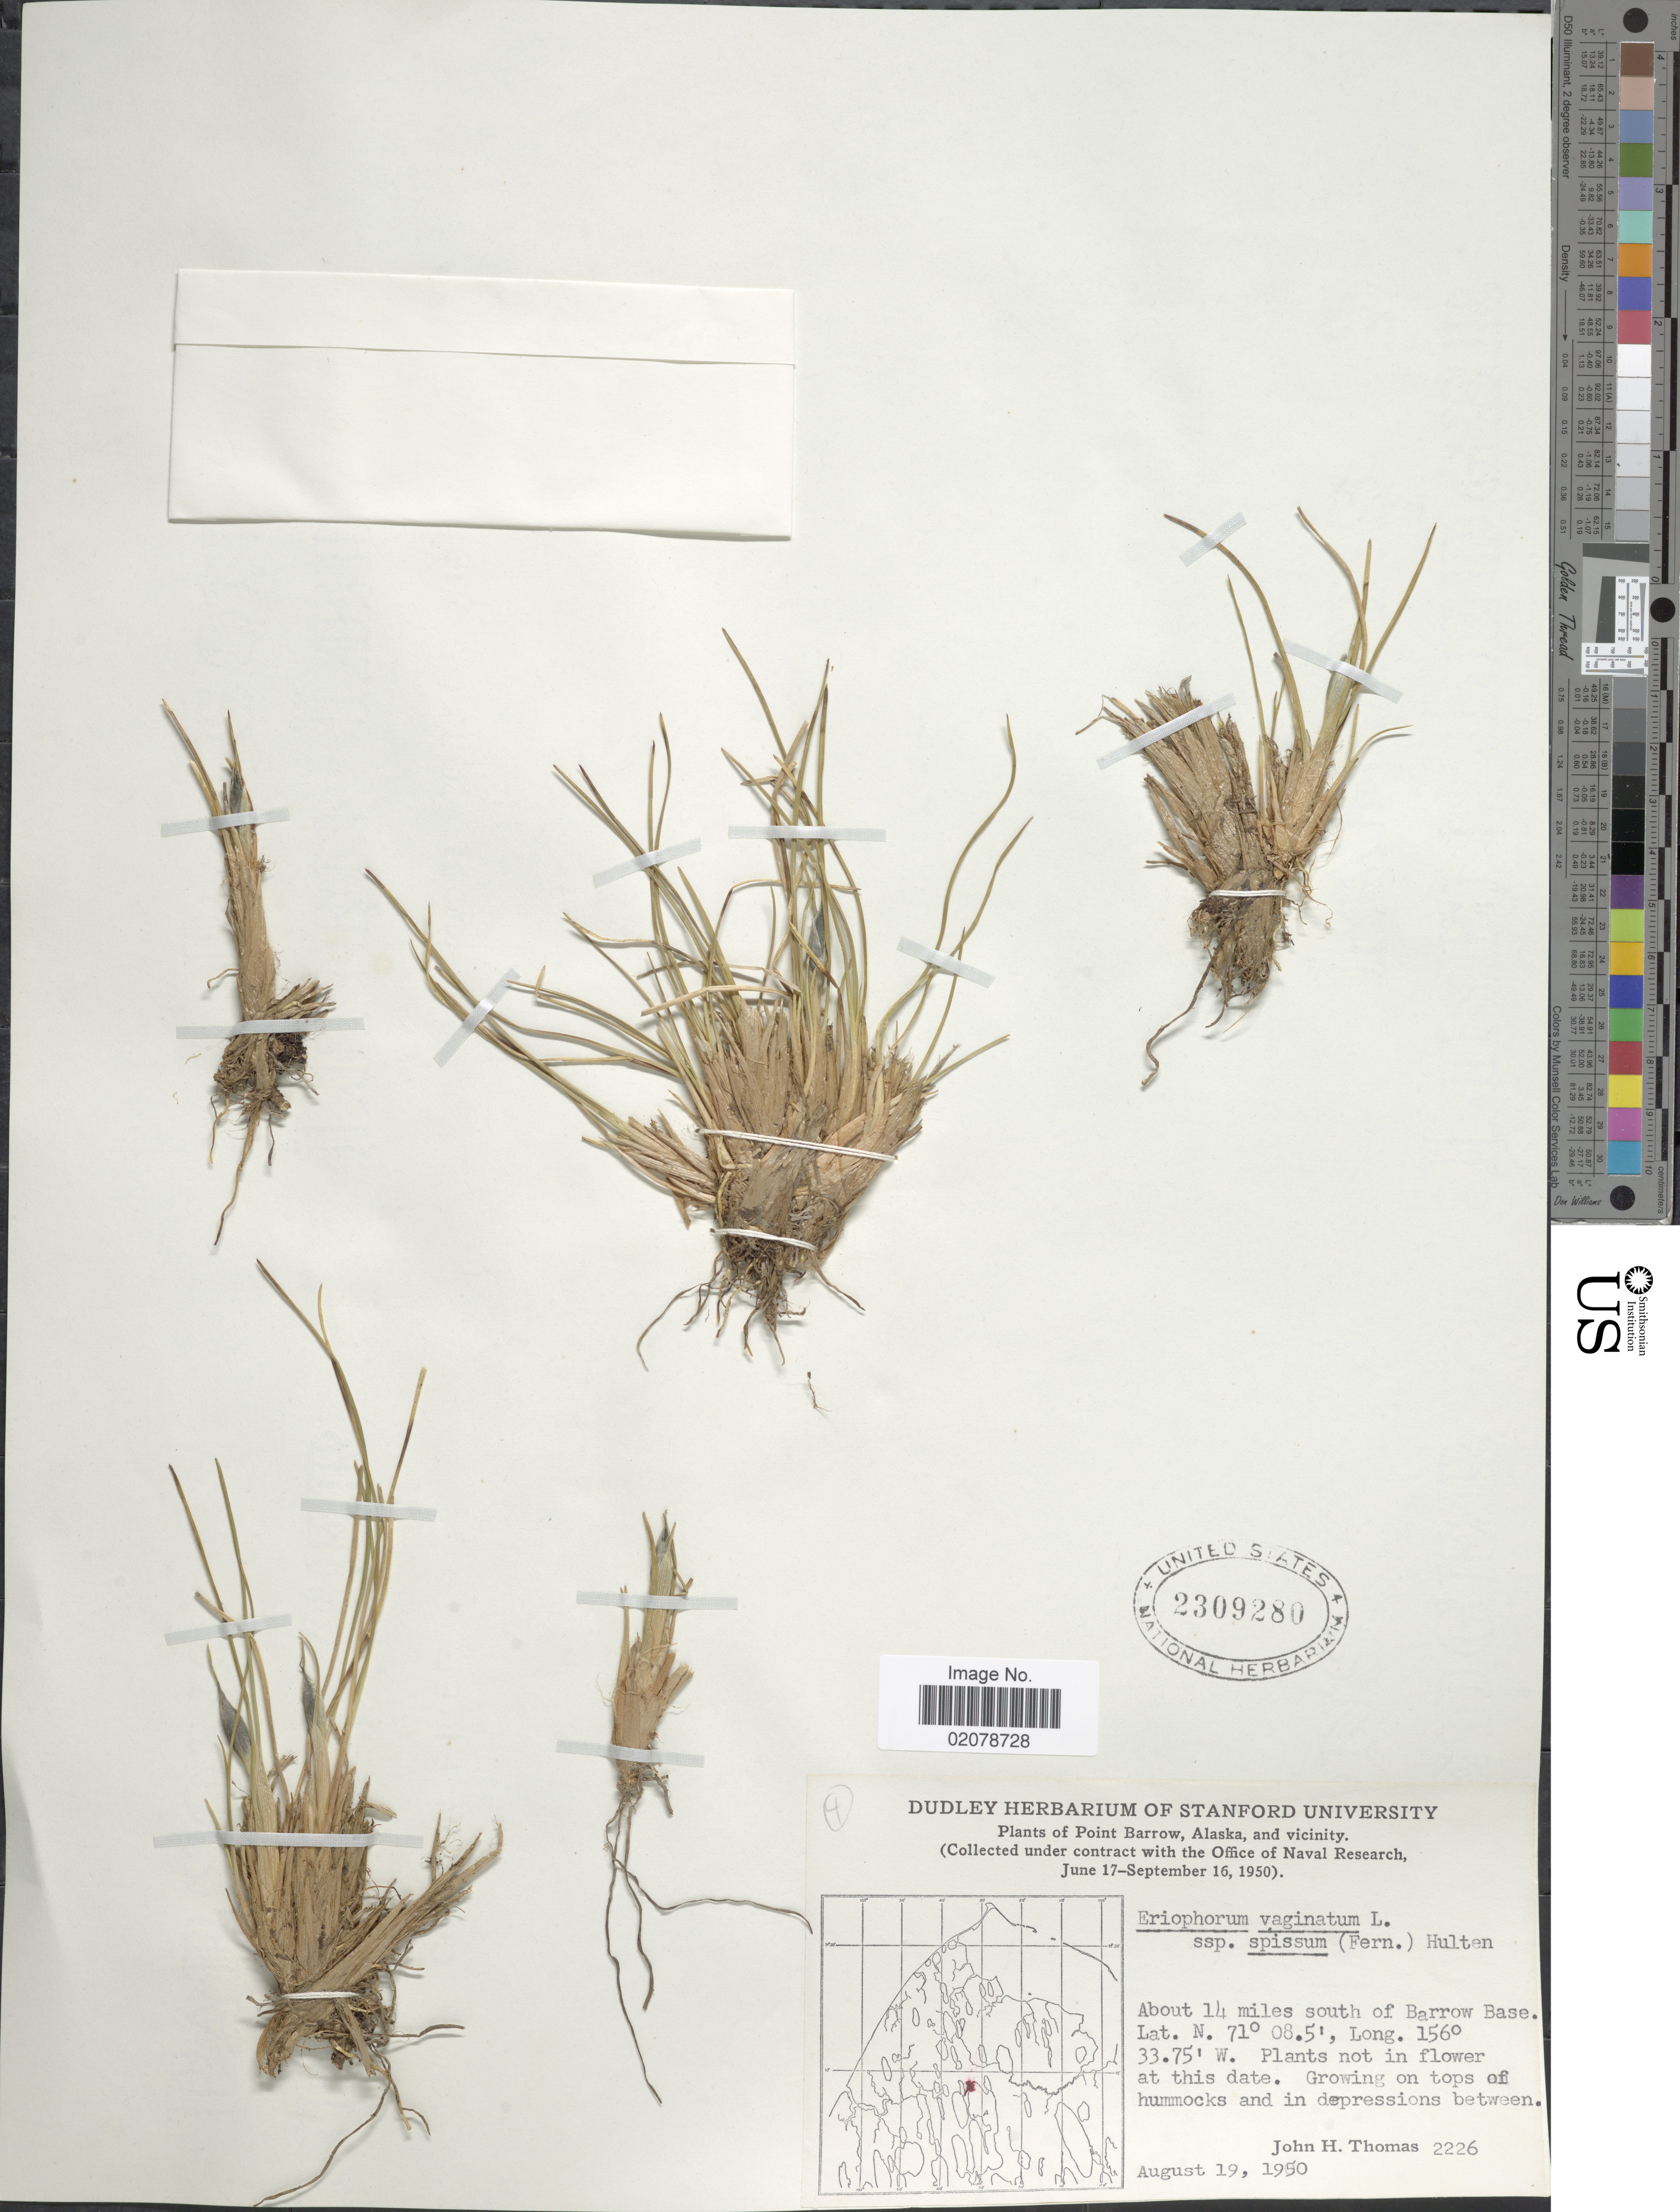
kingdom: Plantae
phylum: Tracheophyta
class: Liliopsida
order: Poales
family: Cyperaceae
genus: Eriophorum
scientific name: Eriophorum vaginatum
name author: L.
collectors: J. H. Thomas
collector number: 2226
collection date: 1950-08-19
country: United States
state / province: Alaska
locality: Point Barrow, Alaska and vicinity. About 14 miles south of Barrow Base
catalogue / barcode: US 2309280